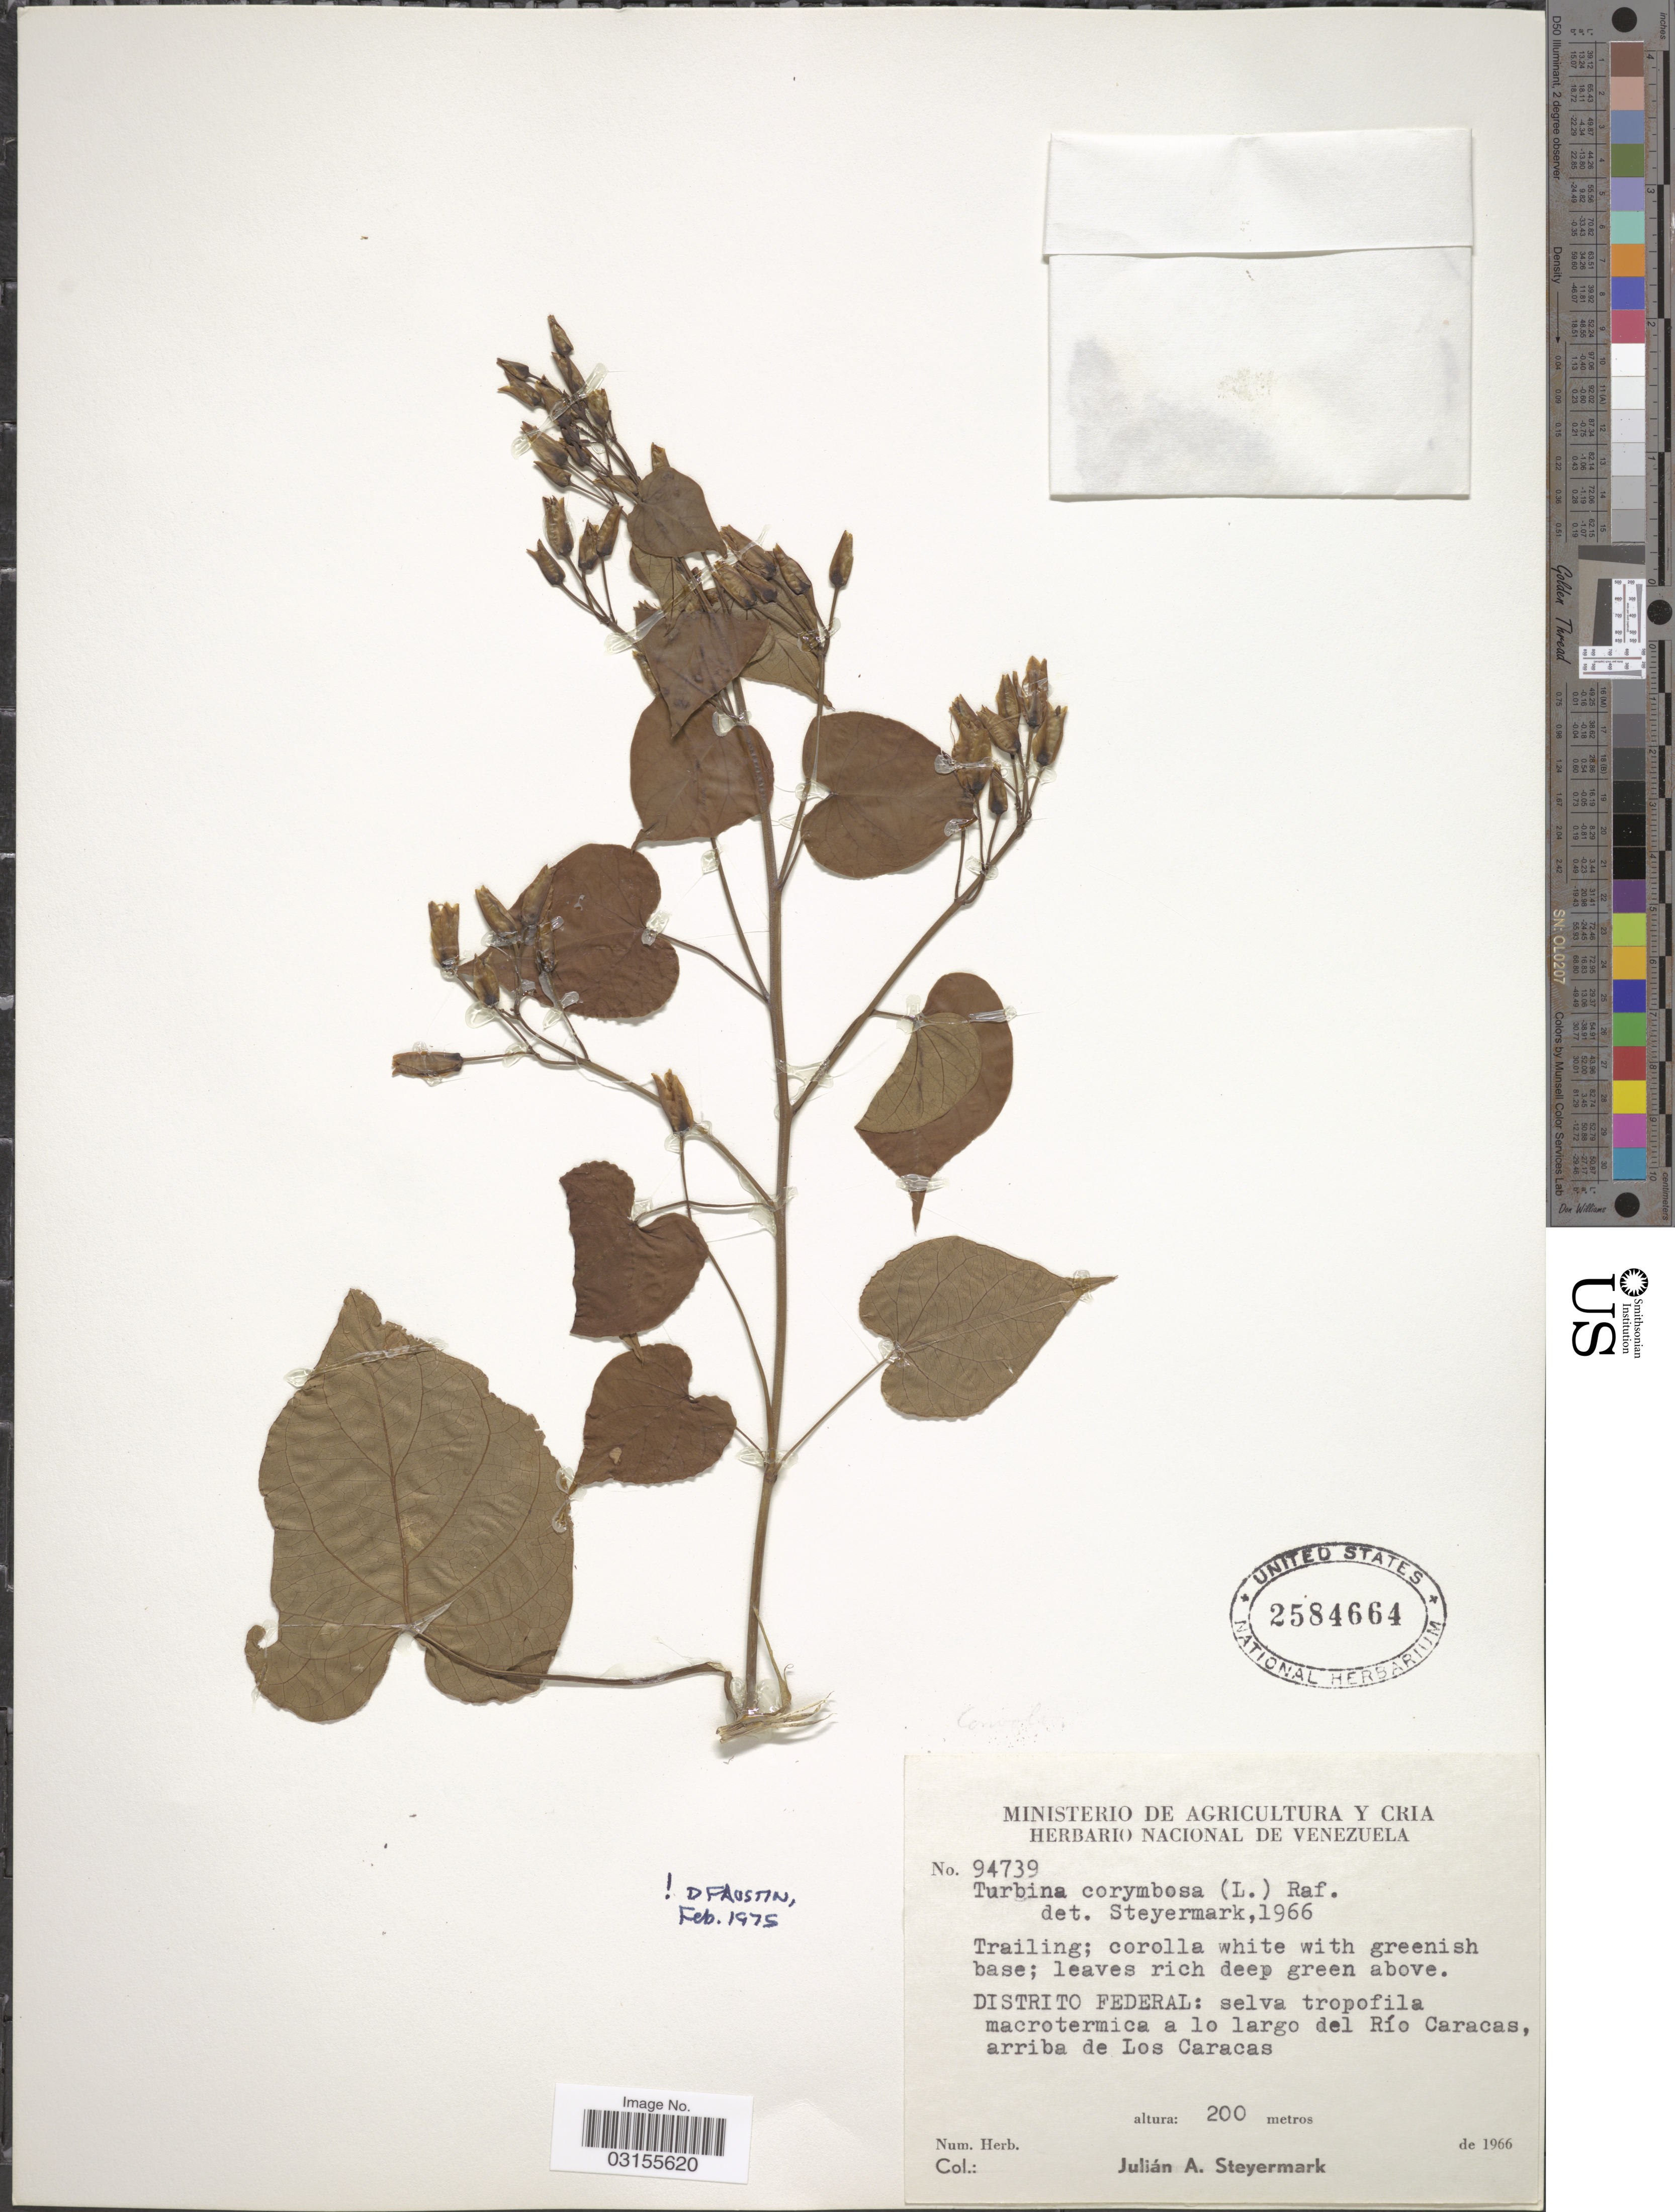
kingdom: Plantae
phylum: Tracheophyta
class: Magnoliopsida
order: Solanales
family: Convolvulaceae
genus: Turbina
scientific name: Turbina corymbosa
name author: (L.) Raf.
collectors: J. Steyermark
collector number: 94739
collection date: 1996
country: Venezuela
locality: Distrito Federal: selva tropofila macrotermica a lo largo del Río Caracas, arriba de Los Caracas.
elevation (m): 200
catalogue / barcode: US 2584664